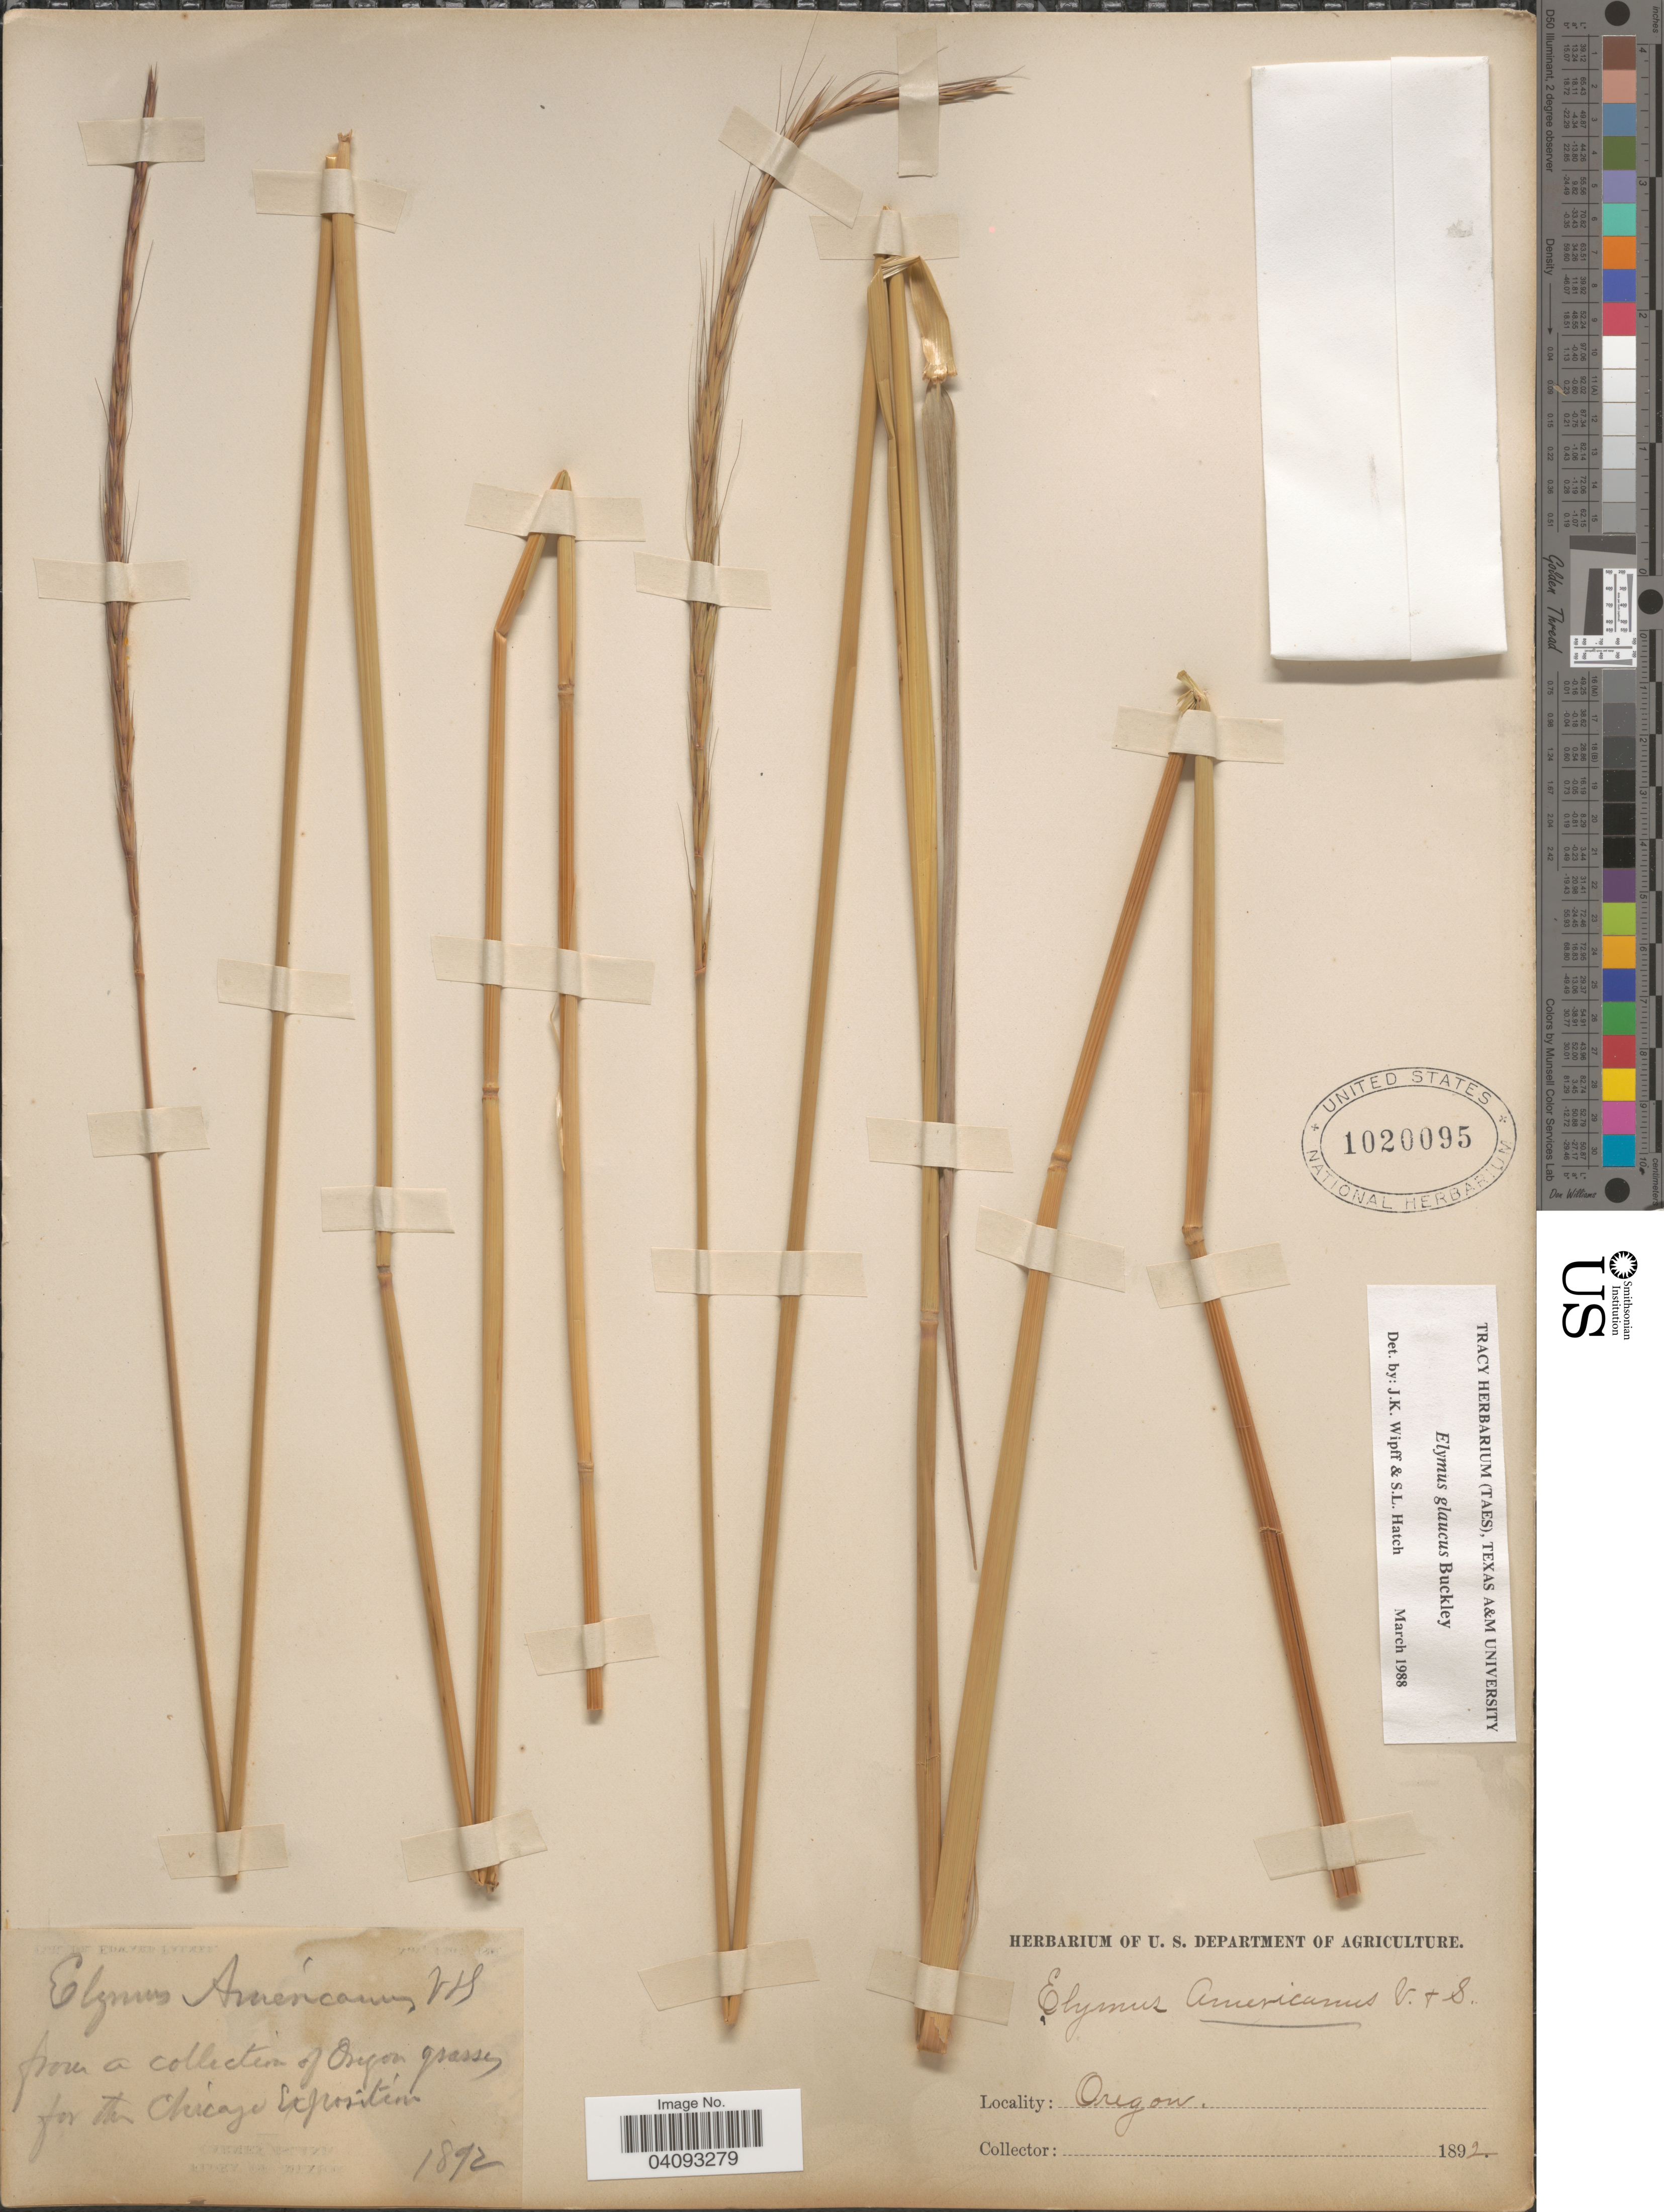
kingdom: Plantae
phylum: Tracheophyta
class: Liliopsida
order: Poales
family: Poaceae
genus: Elymus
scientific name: Elymus glaucus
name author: Buckley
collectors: U.S. Department of Agriculture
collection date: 1892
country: United States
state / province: Oregon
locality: Chicago Exposition.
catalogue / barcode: US 1020095